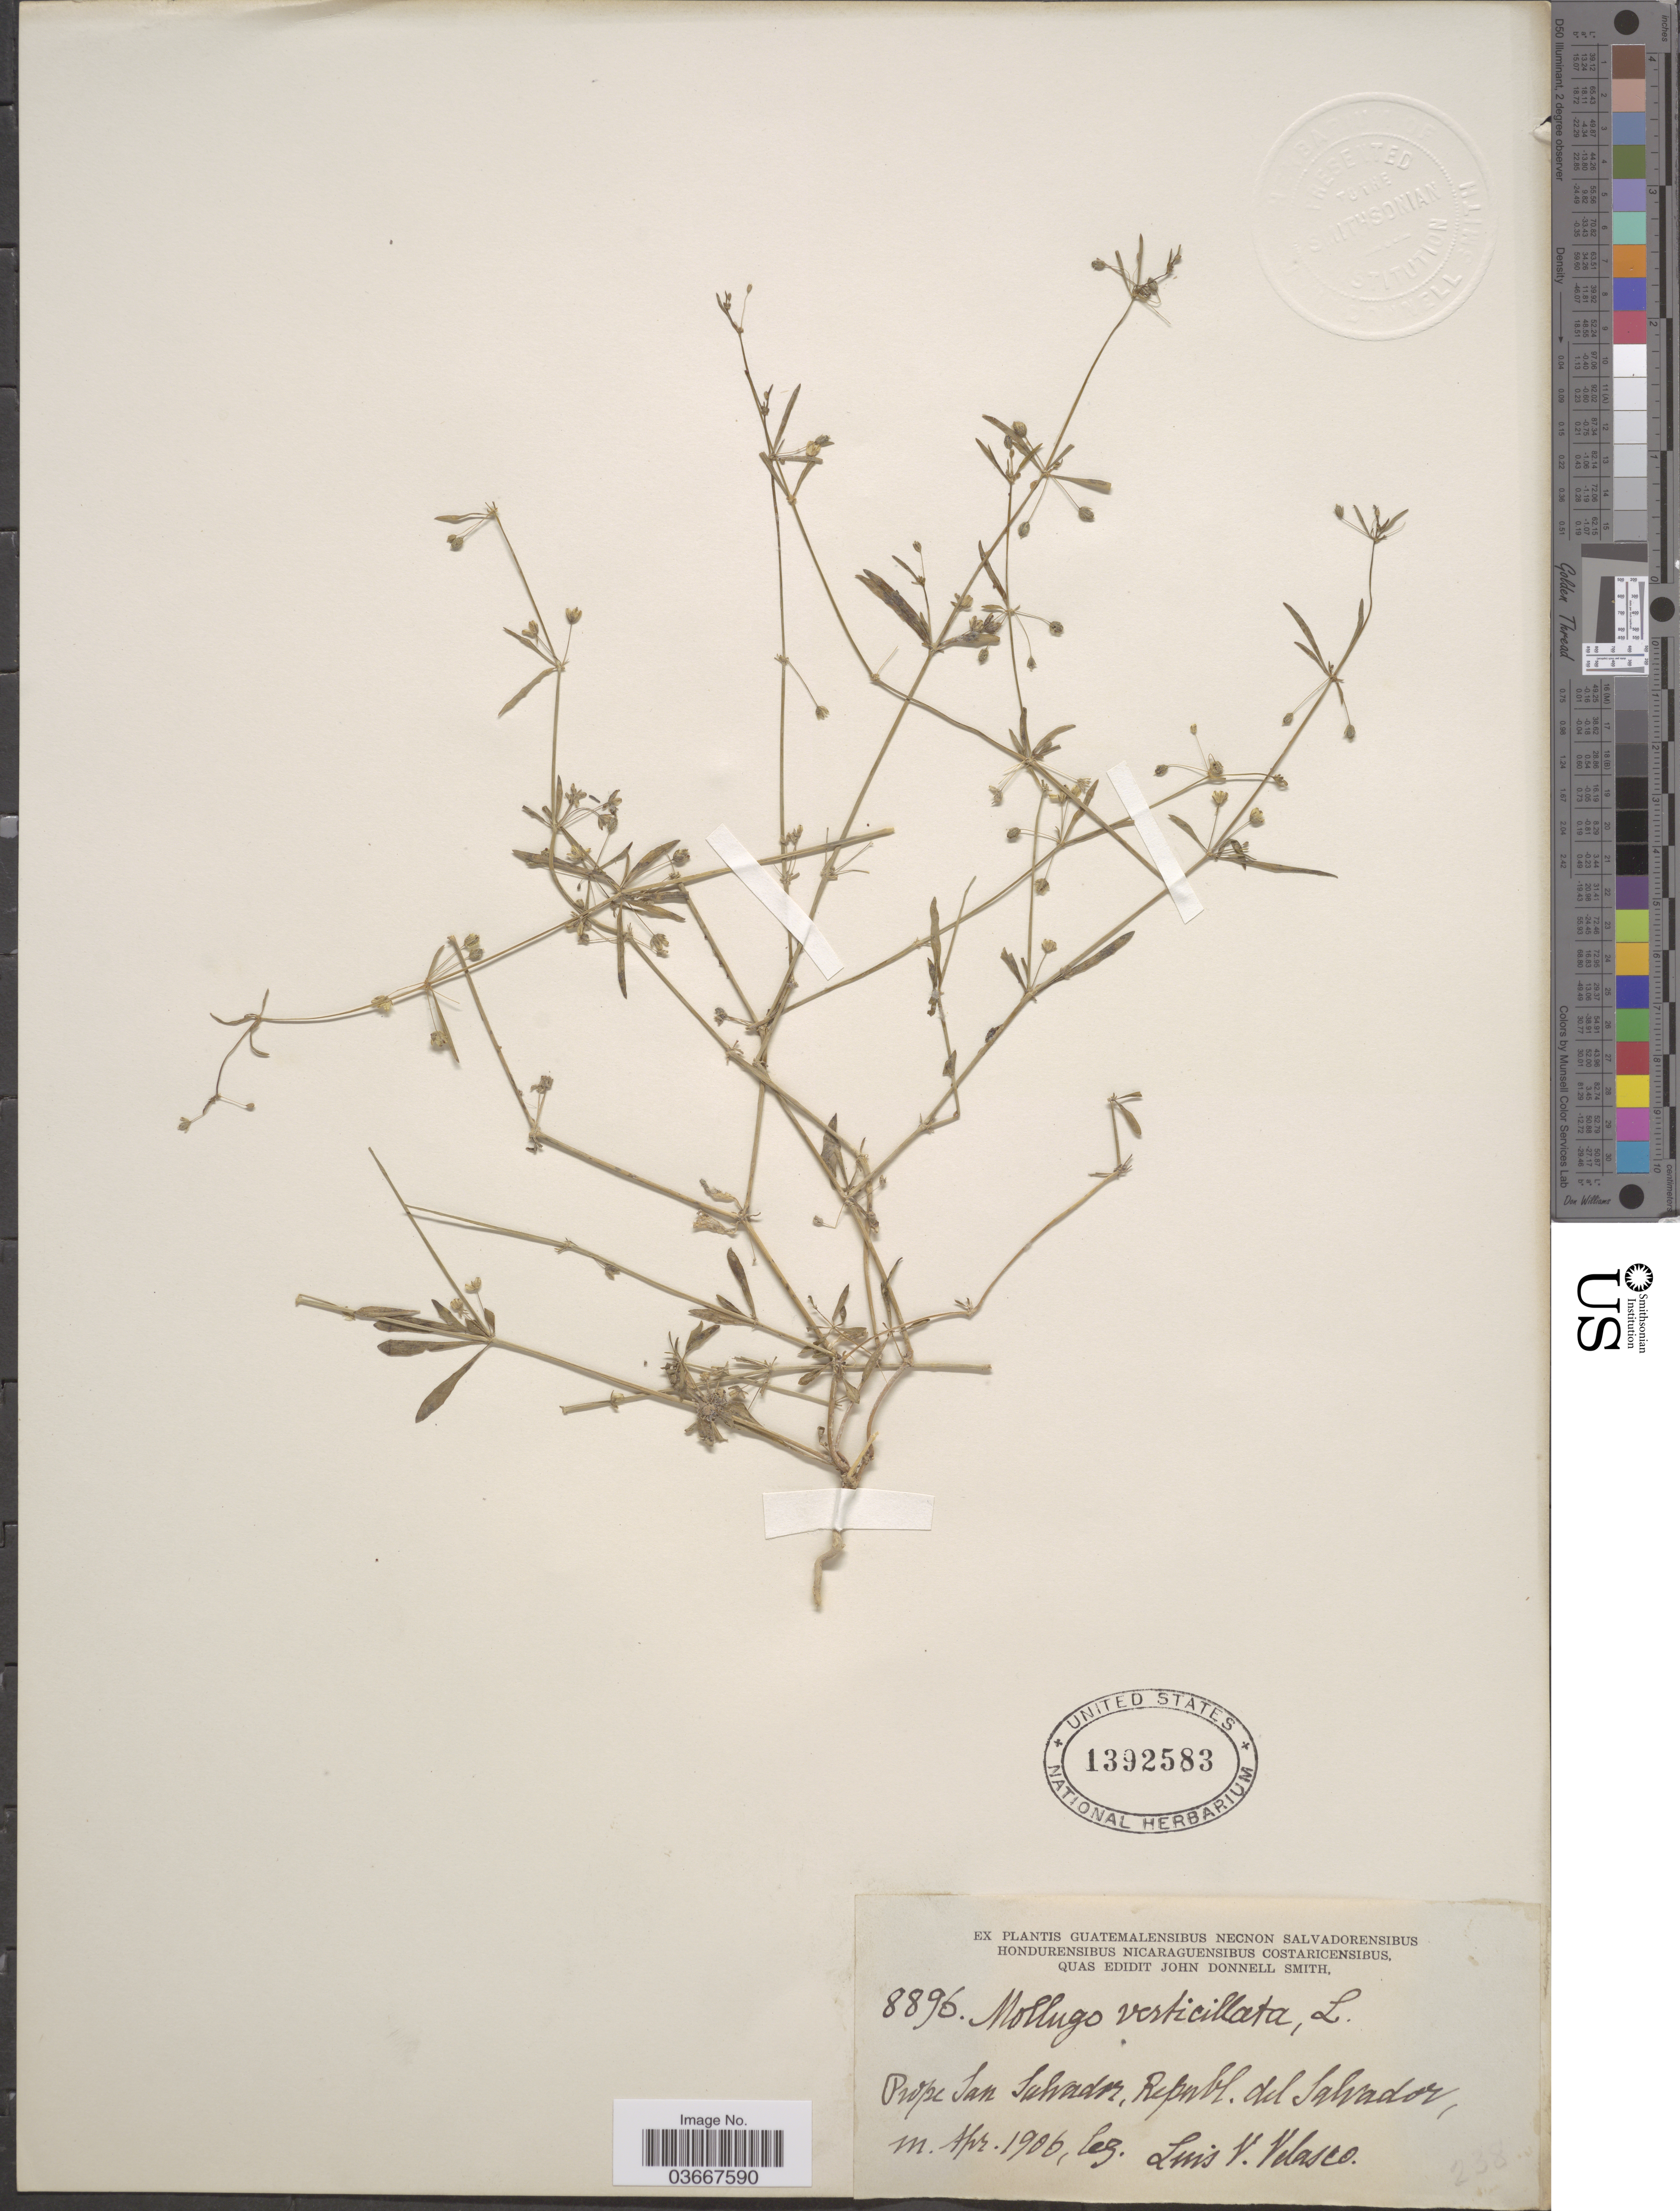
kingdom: Plantae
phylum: Tracheophyta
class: Magnoliopsida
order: Caryophyllales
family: Molluginaceae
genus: Mollugo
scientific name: Mollugo verticillata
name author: L.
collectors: L. Velasco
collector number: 8896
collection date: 1906-04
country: El Salvador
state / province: San Salvador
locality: Prope San Salvador, Republ. del Salvador.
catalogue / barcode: US 1392583